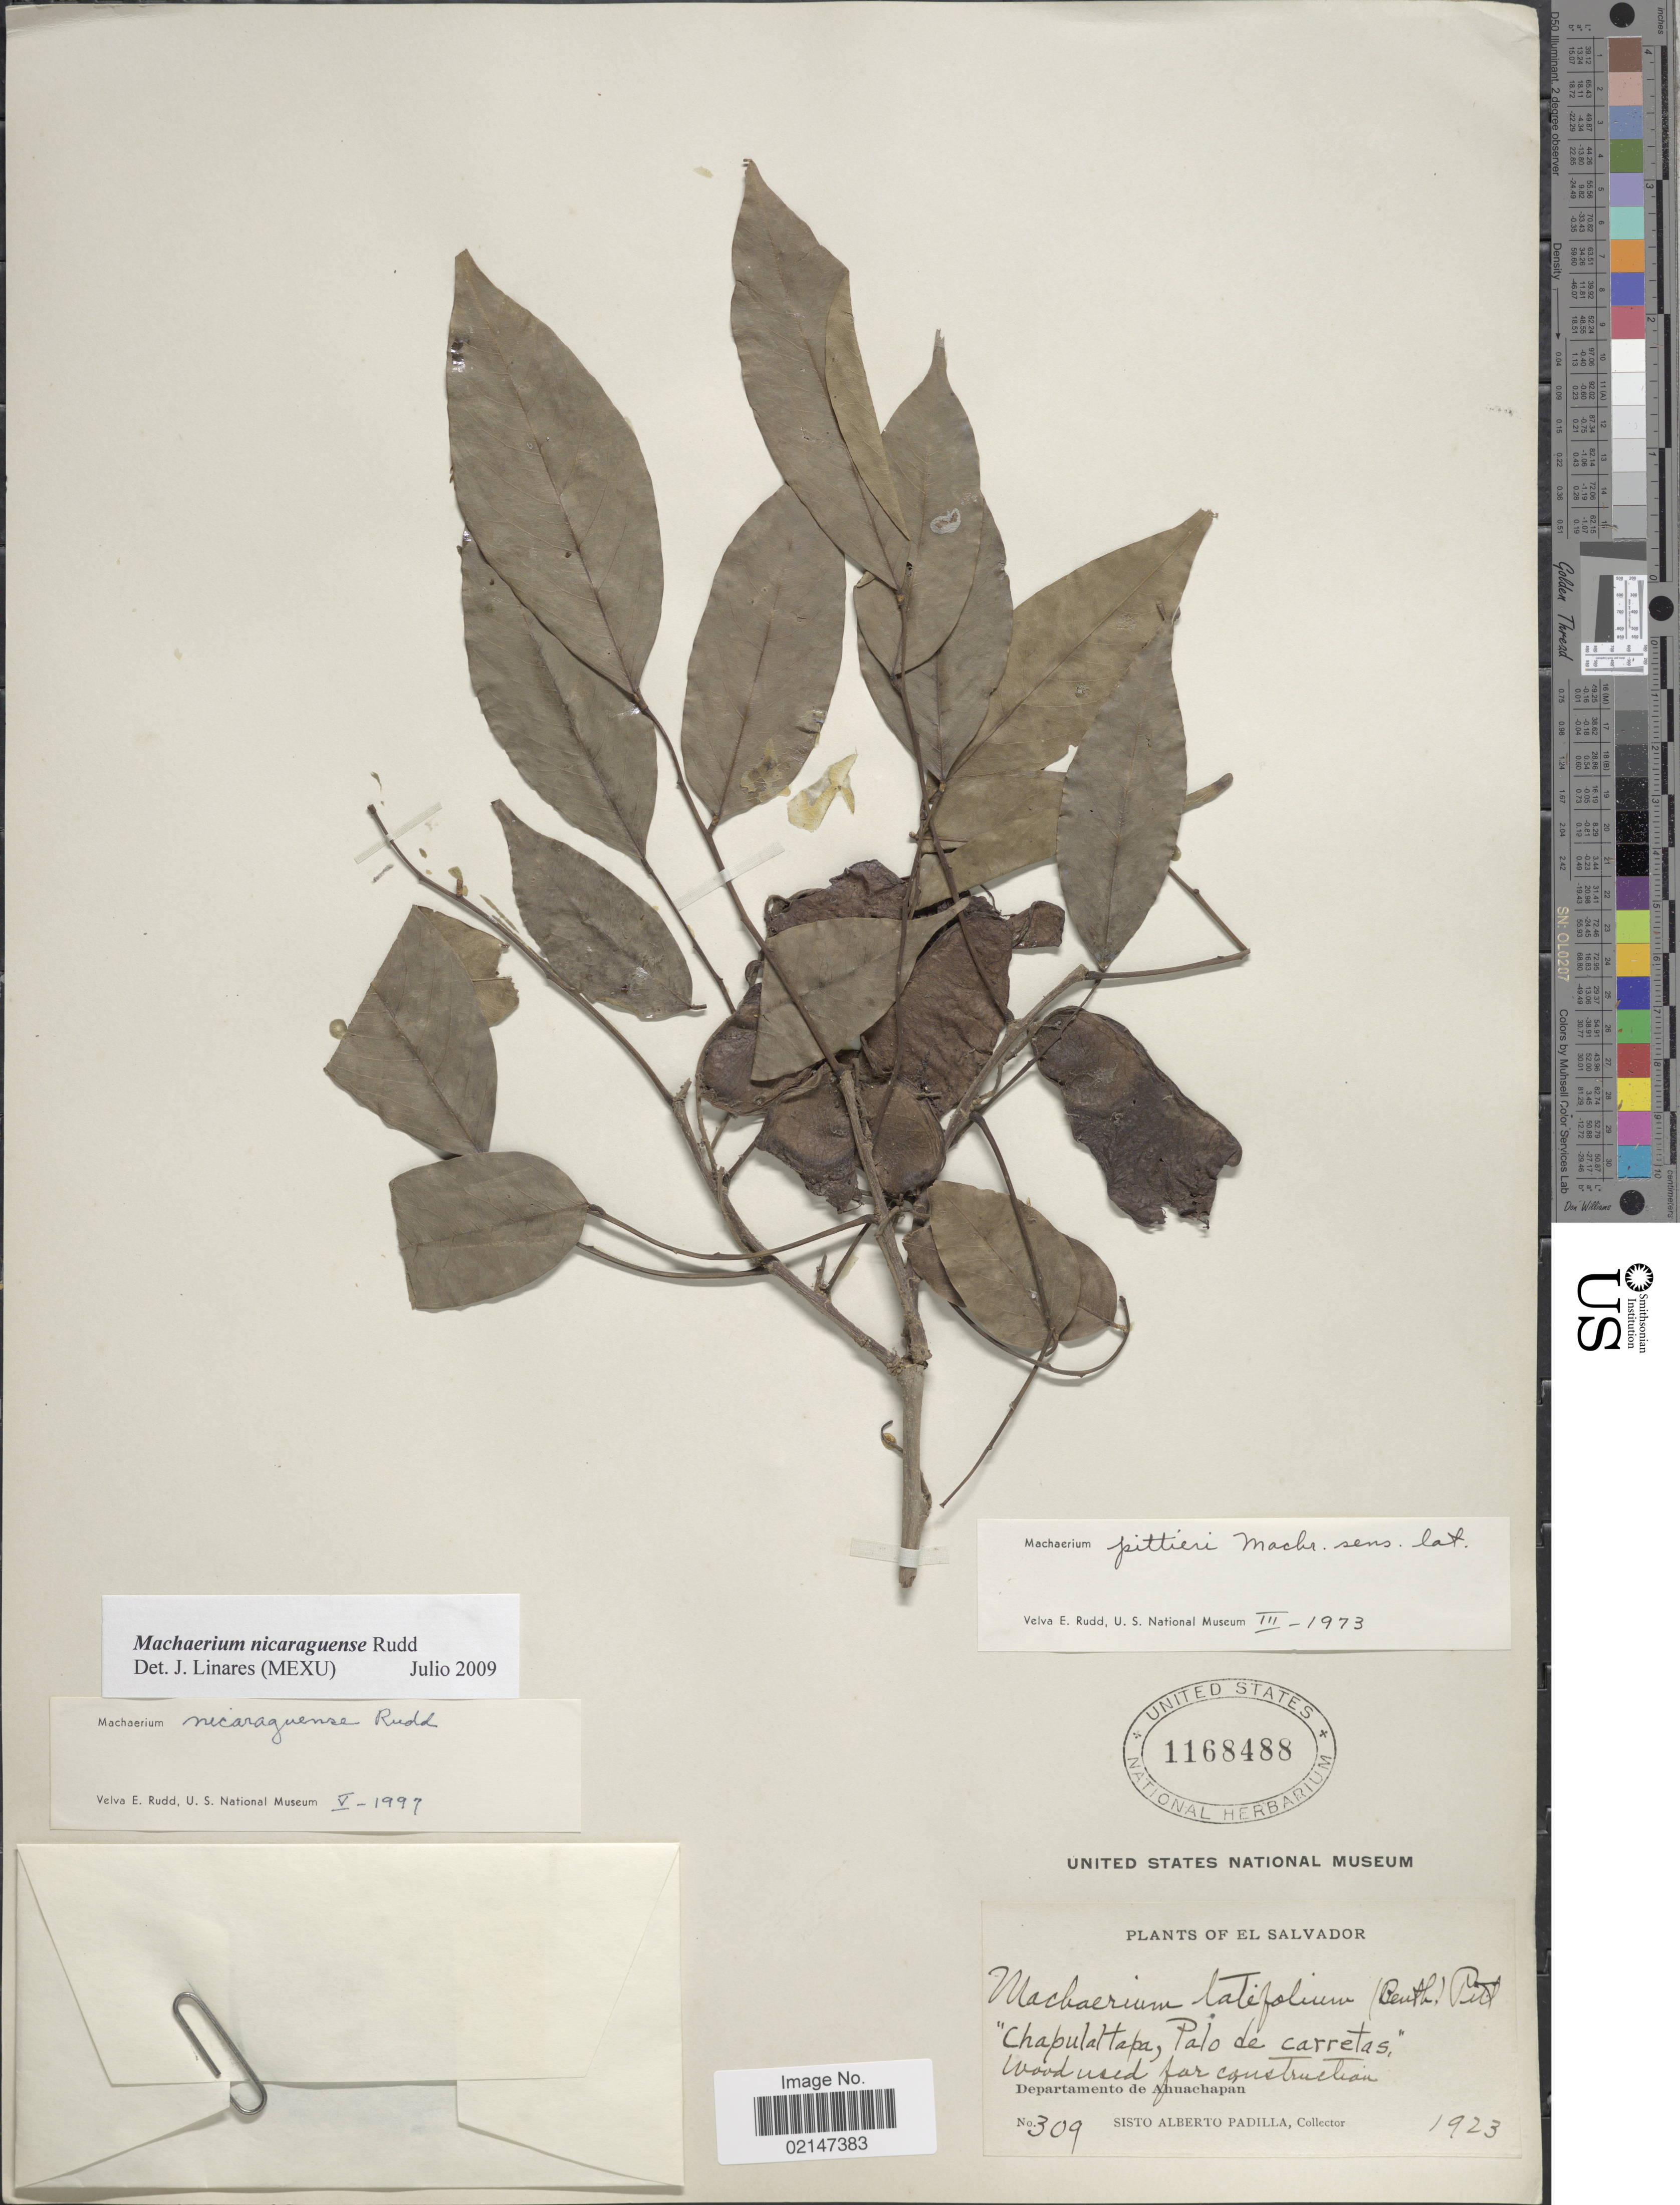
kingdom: Plantae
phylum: Tracheophyta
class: Magnoliopsida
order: Fabales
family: Fabaceae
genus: Desmodium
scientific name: Desmodium nicaraguense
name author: Oerst.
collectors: S. A. Padilla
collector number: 309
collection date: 1923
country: El Salvador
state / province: Ahuachapan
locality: Departamento de Ahuachapan. El Salvador.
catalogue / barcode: US 1168488